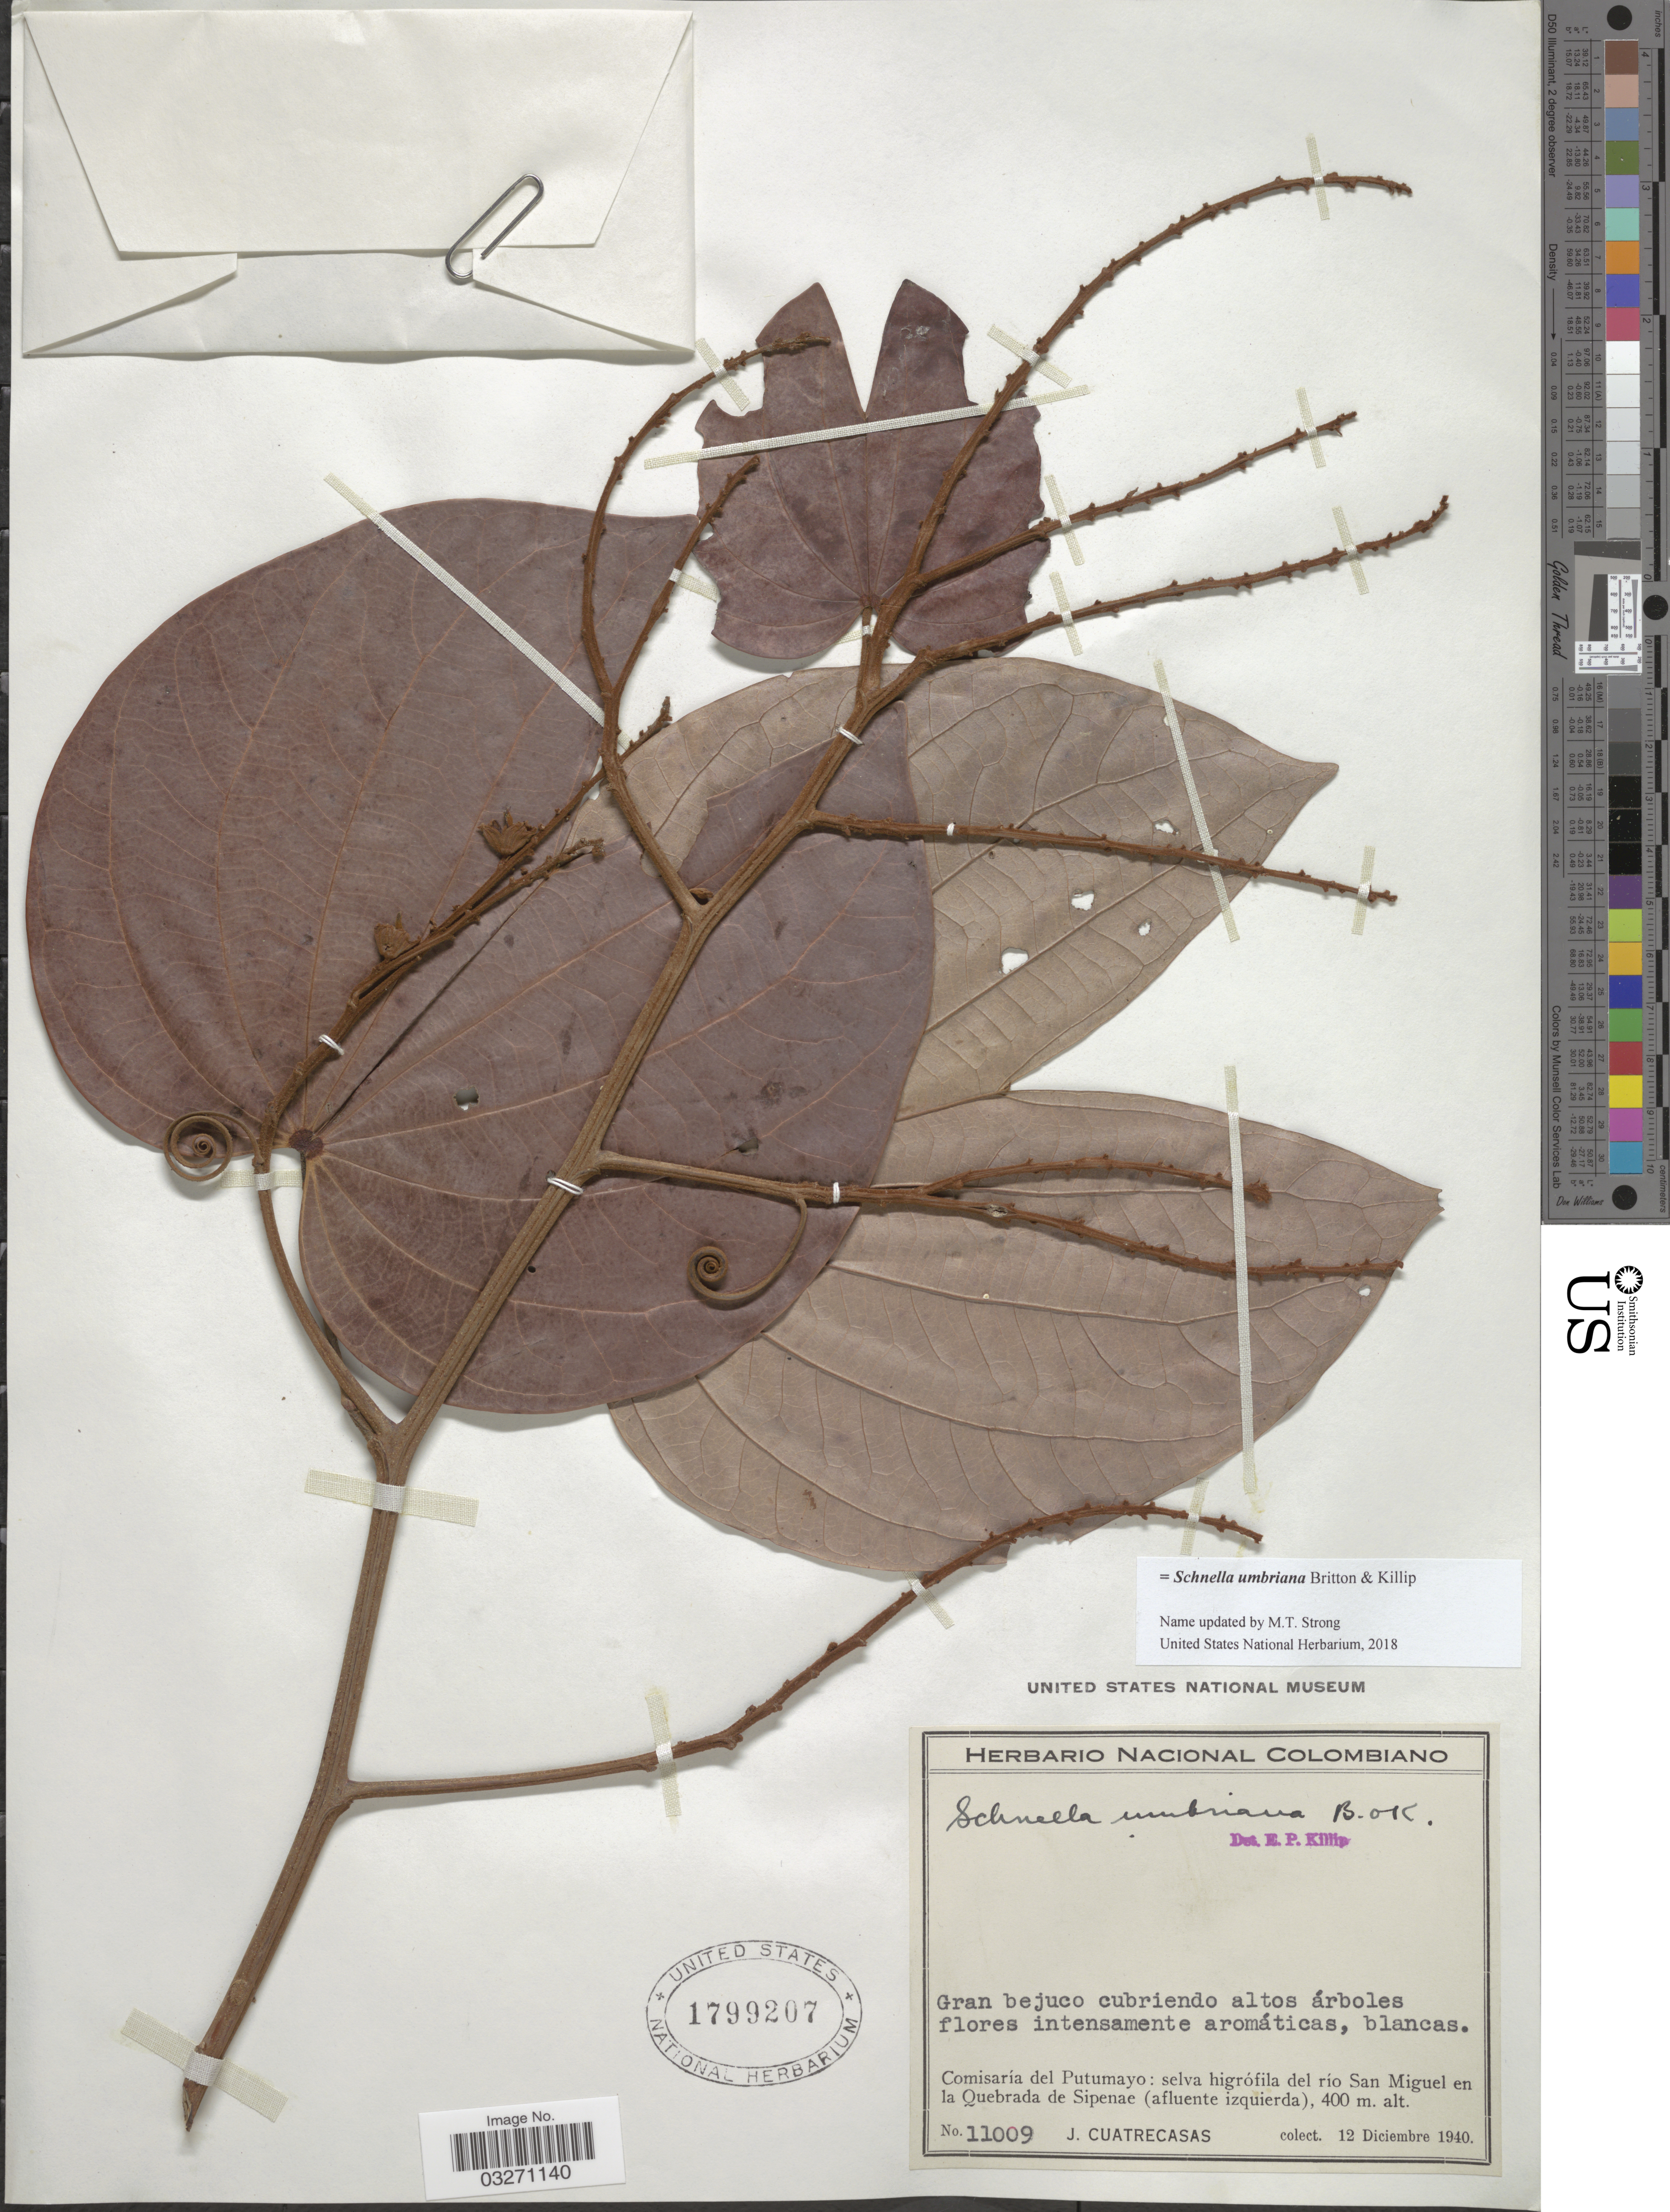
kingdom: Plantae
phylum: Tracheophyta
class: Magnoliopsida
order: Fabales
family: Fabaceae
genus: Schnella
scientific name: Schnella umbriana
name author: Britton & Killip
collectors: J. Cuatrecasas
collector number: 11009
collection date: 1940-12-12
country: Colombia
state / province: Putumayo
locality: Comisaría del Putumayo: selva higrófila del río San Miguel en la Quebrada de Sipenae (afluente izquierda).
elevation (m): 400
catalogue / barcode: US 1799207